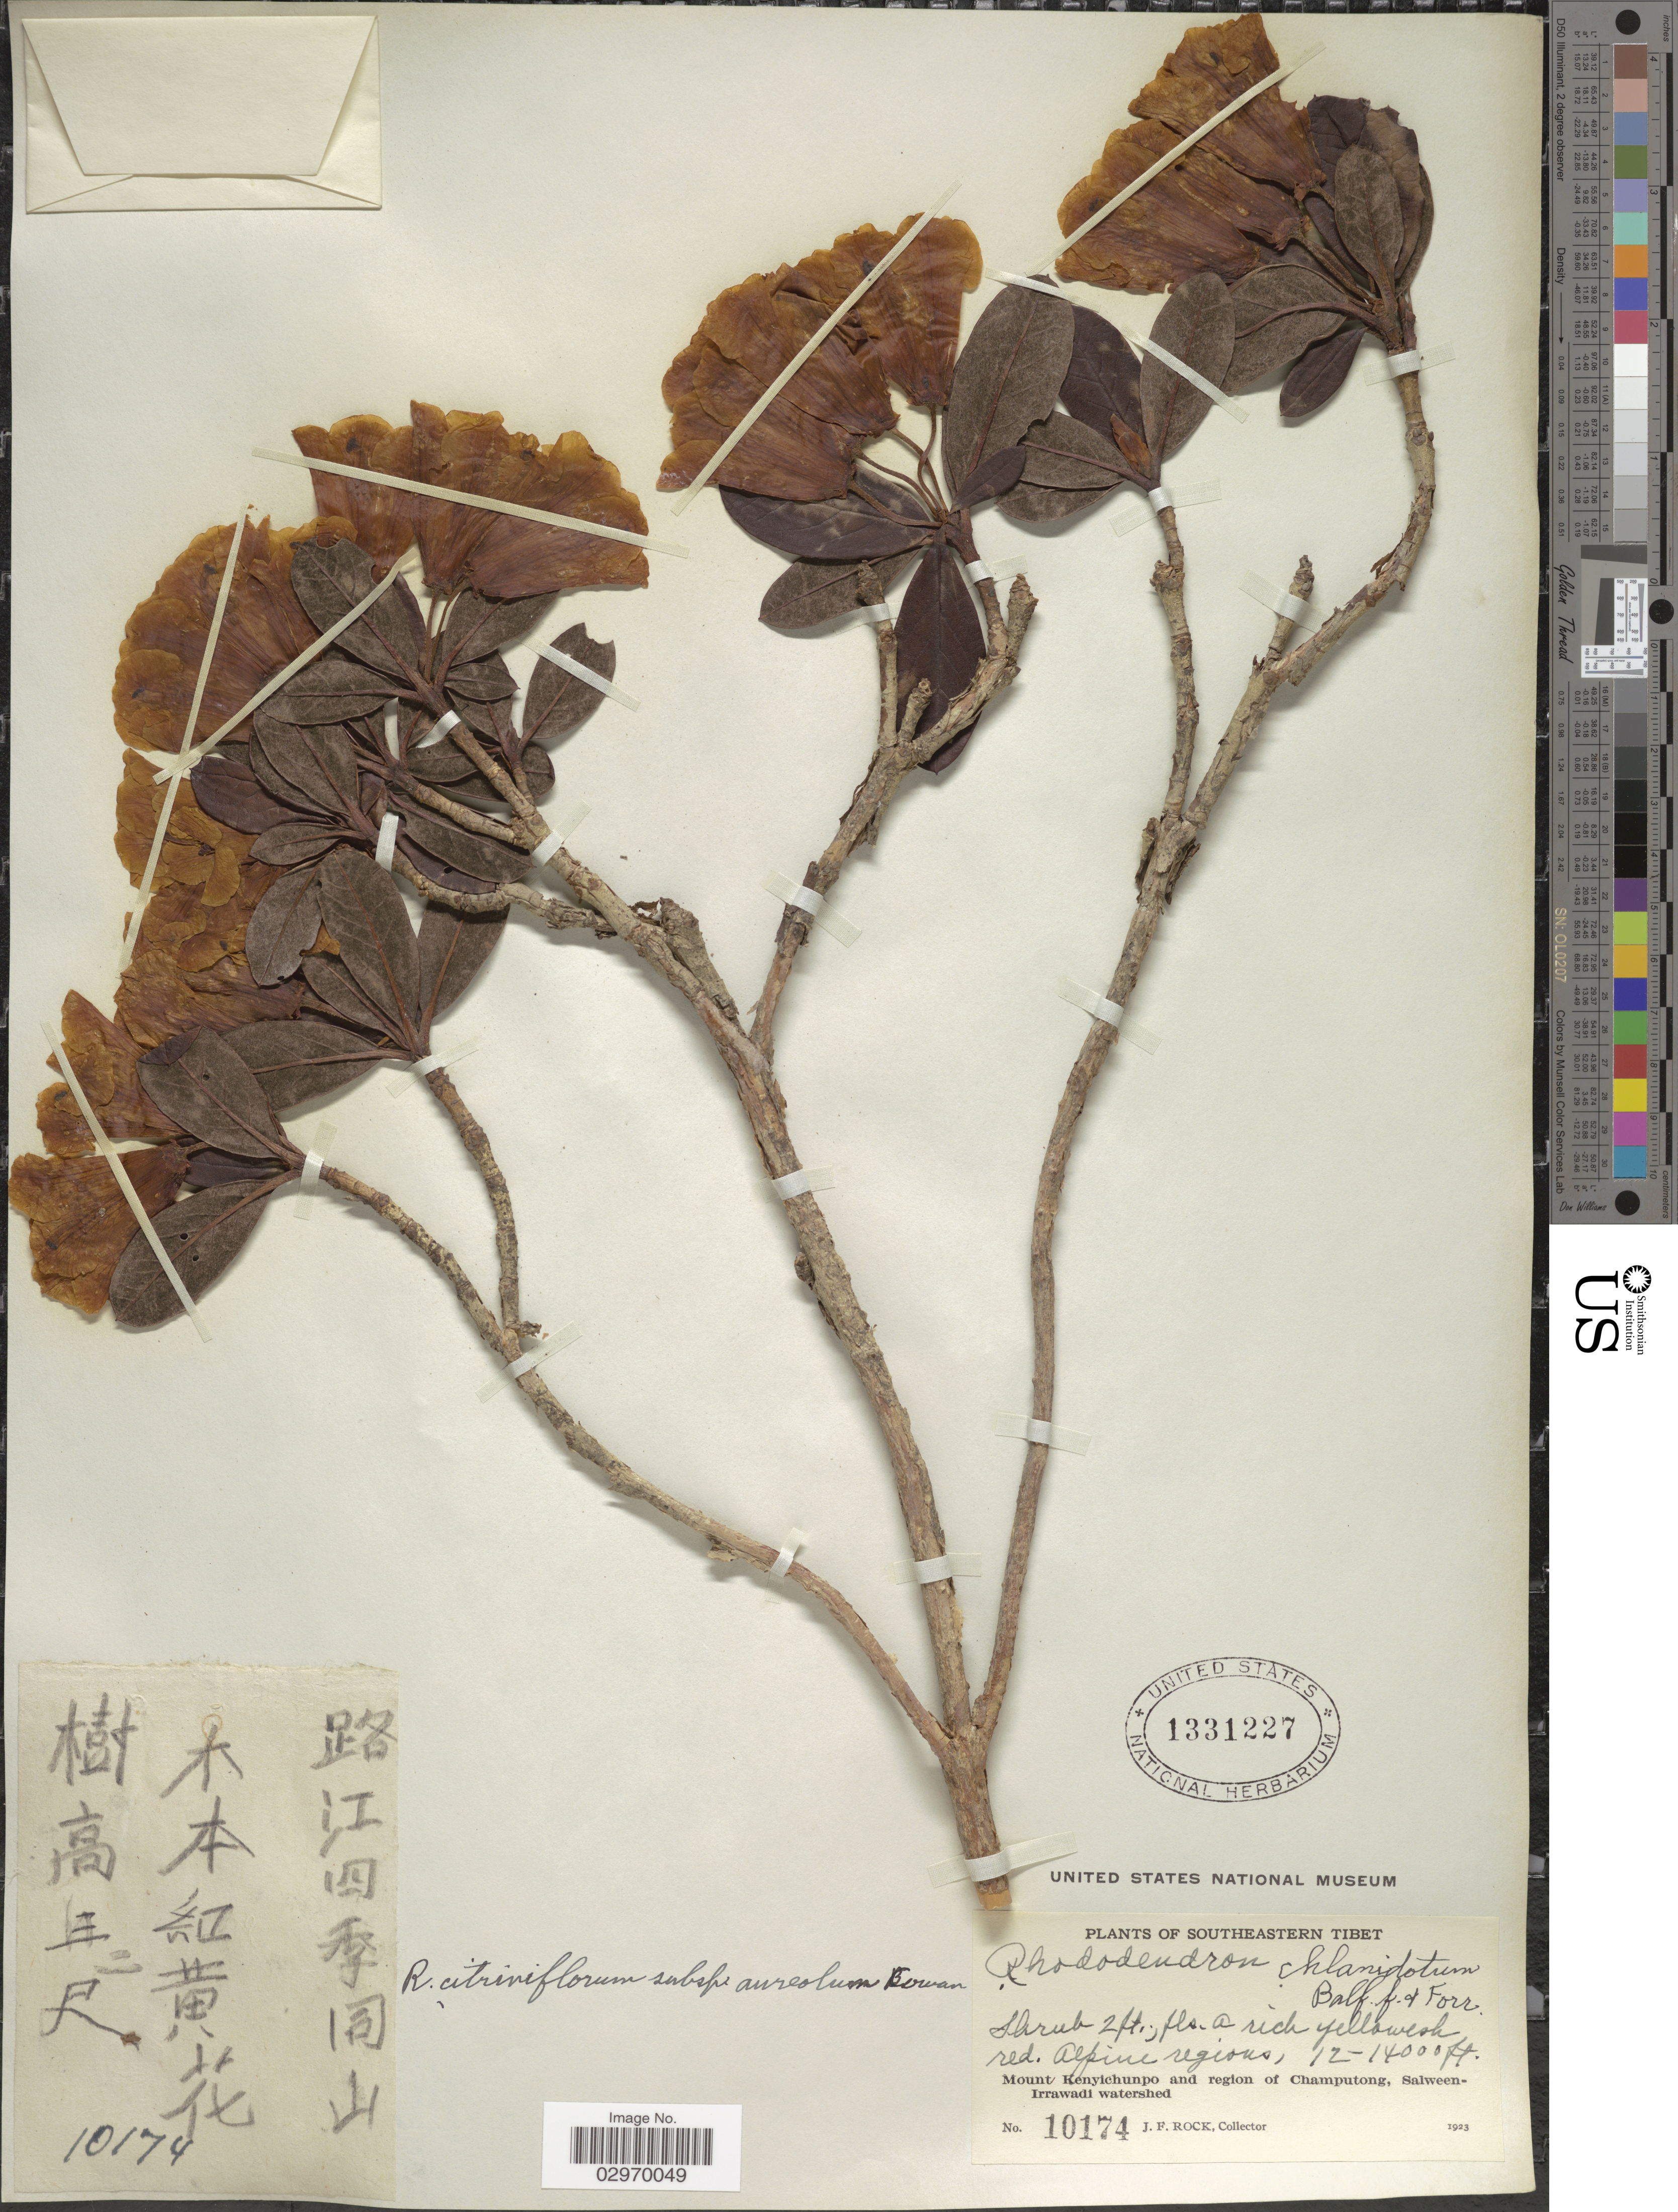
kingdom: Plantae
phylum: Tracheophyta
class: Magnoliopsida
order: Ericales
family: Ericaceae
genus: Rhododendron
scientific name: Rhododendron citriniflorum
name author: Balf. f. & Forrest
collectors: J. Rock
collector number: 10174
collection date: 1923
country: China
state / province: Xizang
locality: Southeastern Tibet. Mount Kenyichunpo and region of Champutong, Salween-Irrawadi watershed.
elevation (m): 3658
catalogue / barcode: US 1331227